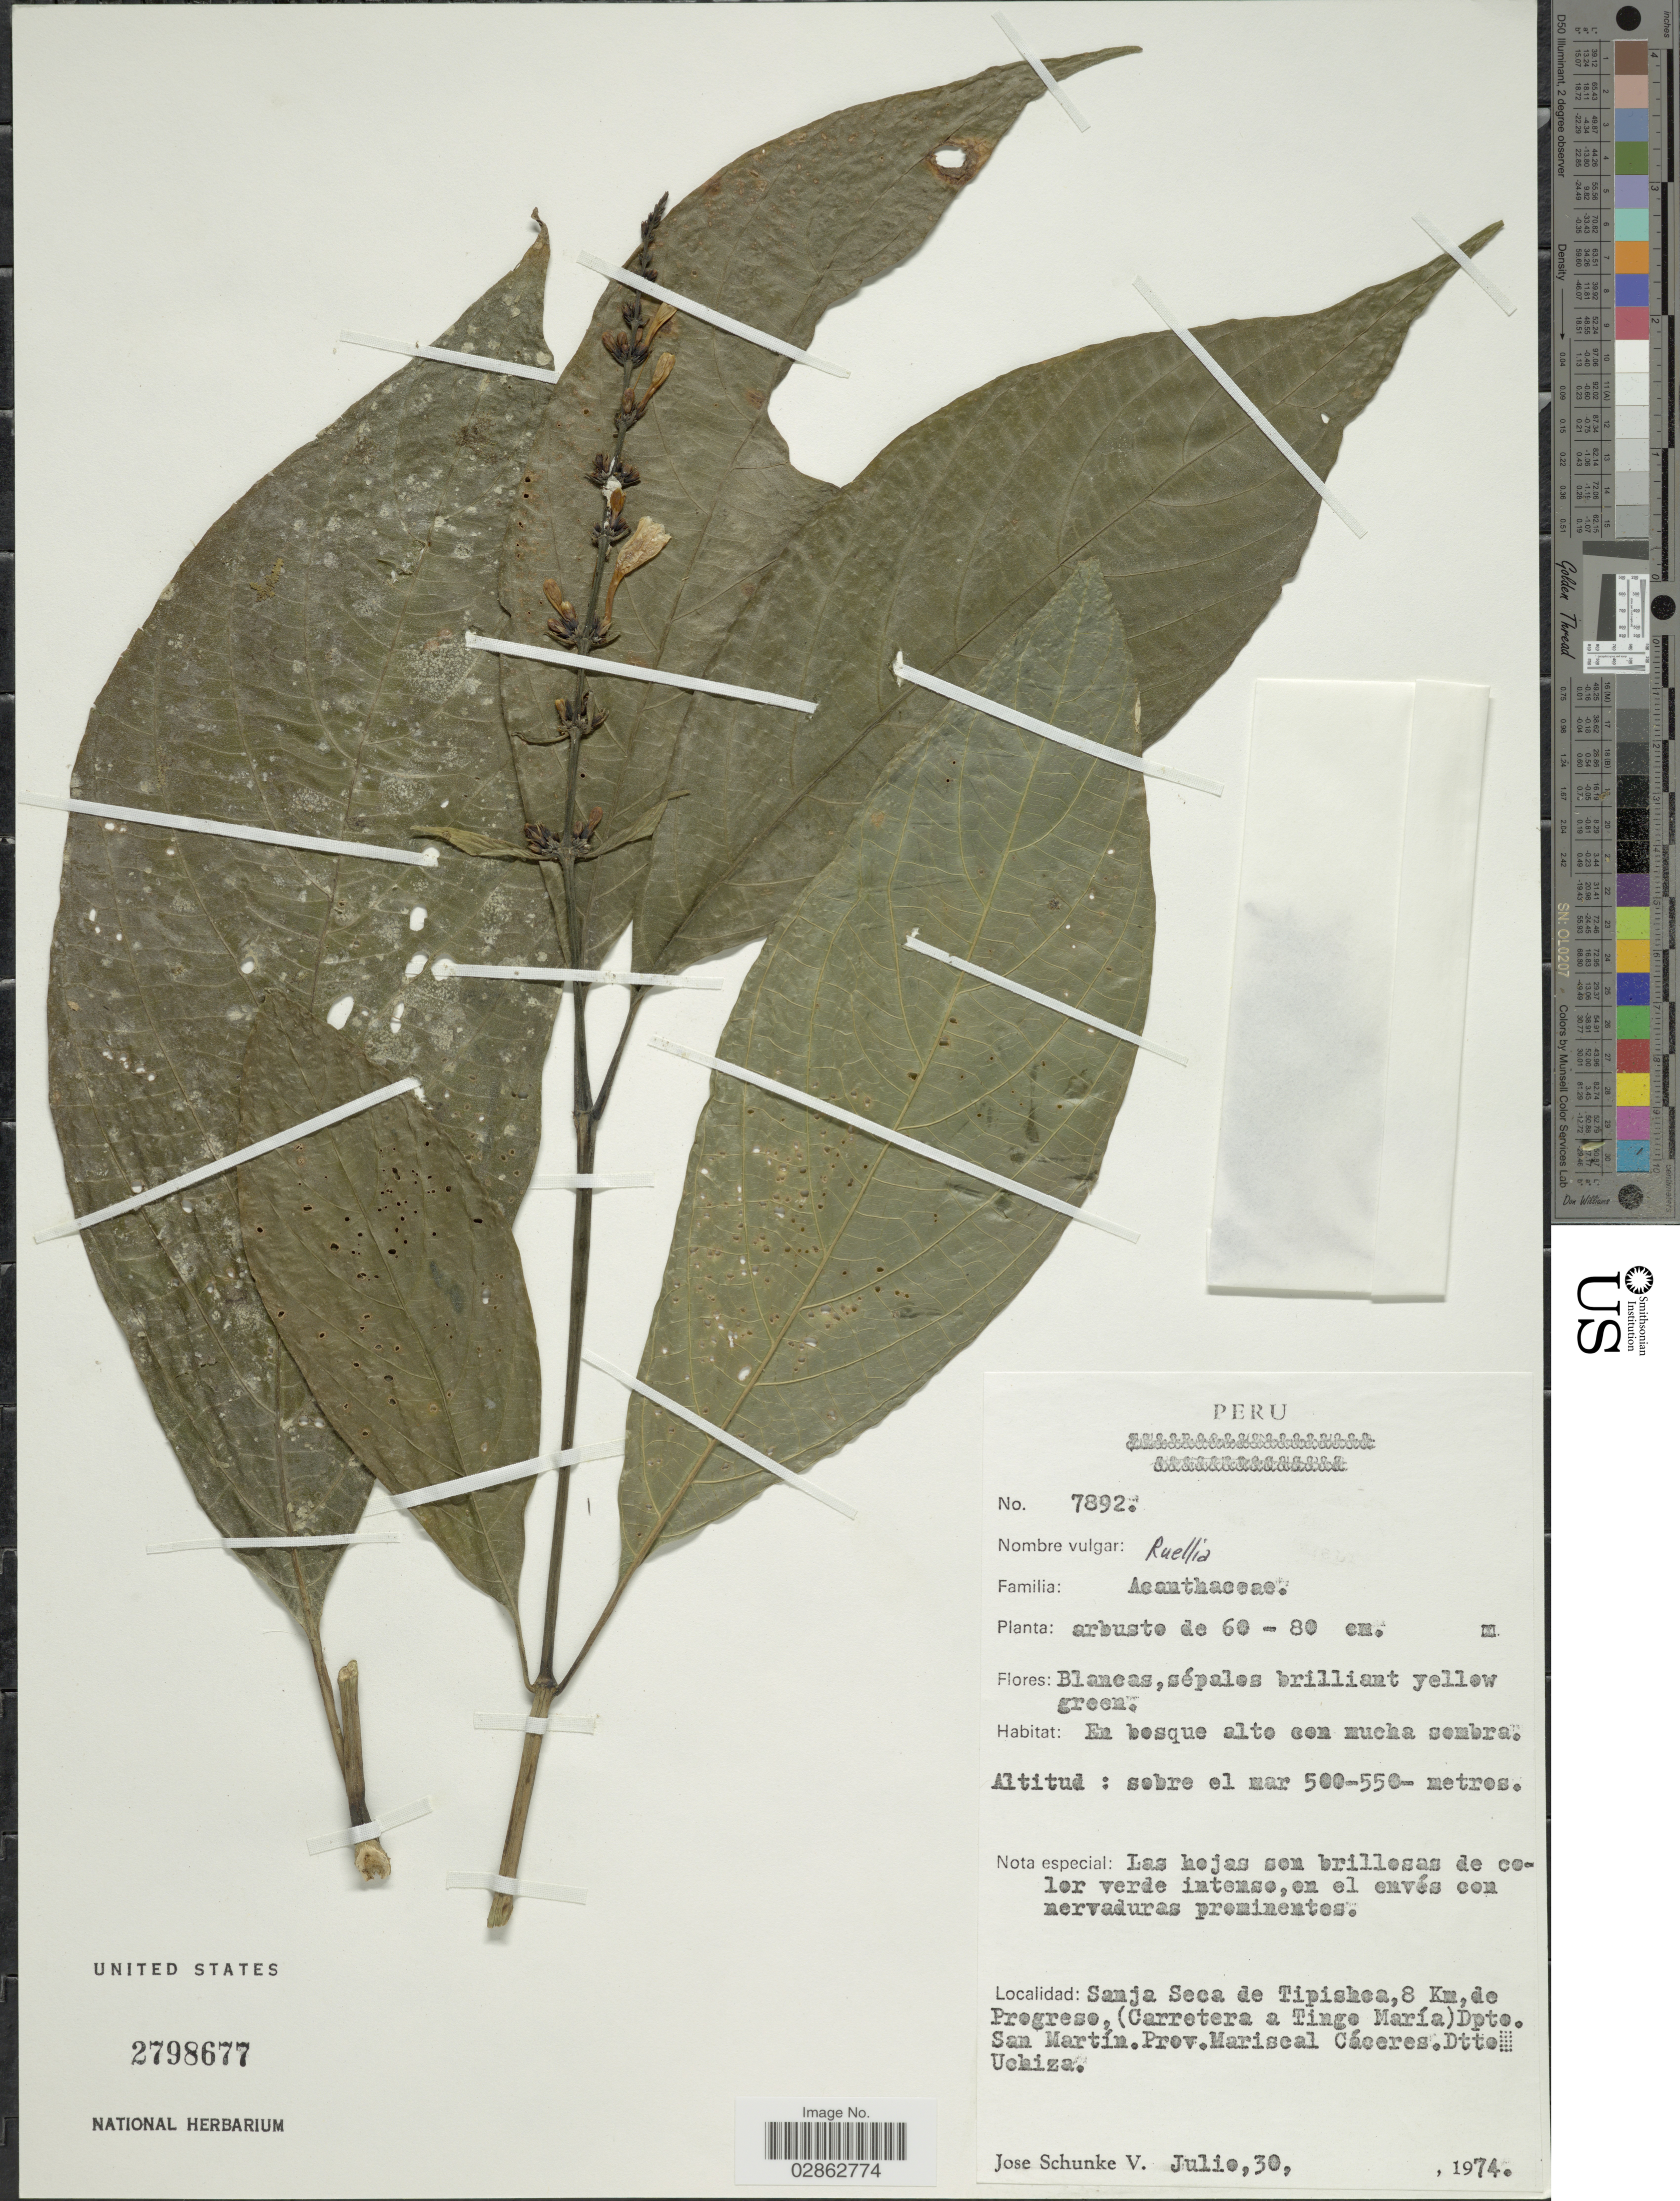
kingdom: Plantae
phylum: Tracheophyta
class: Magnoliopsida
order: Lamiales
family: Acanthaceae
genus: Ruellia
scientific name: Ruellia sp.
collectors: J. Schunke Vigo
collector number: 7892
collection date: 1974-07-30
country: Peru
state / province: San Martín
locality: Sanja Seca de Tipishca, 8 Km de Progreso, (Carretera a Tingo María). Dpto. San Martín. Prov. Mariscal Cáceres. Dtto. Uchiza.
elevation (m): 500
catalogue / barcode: US 2798677